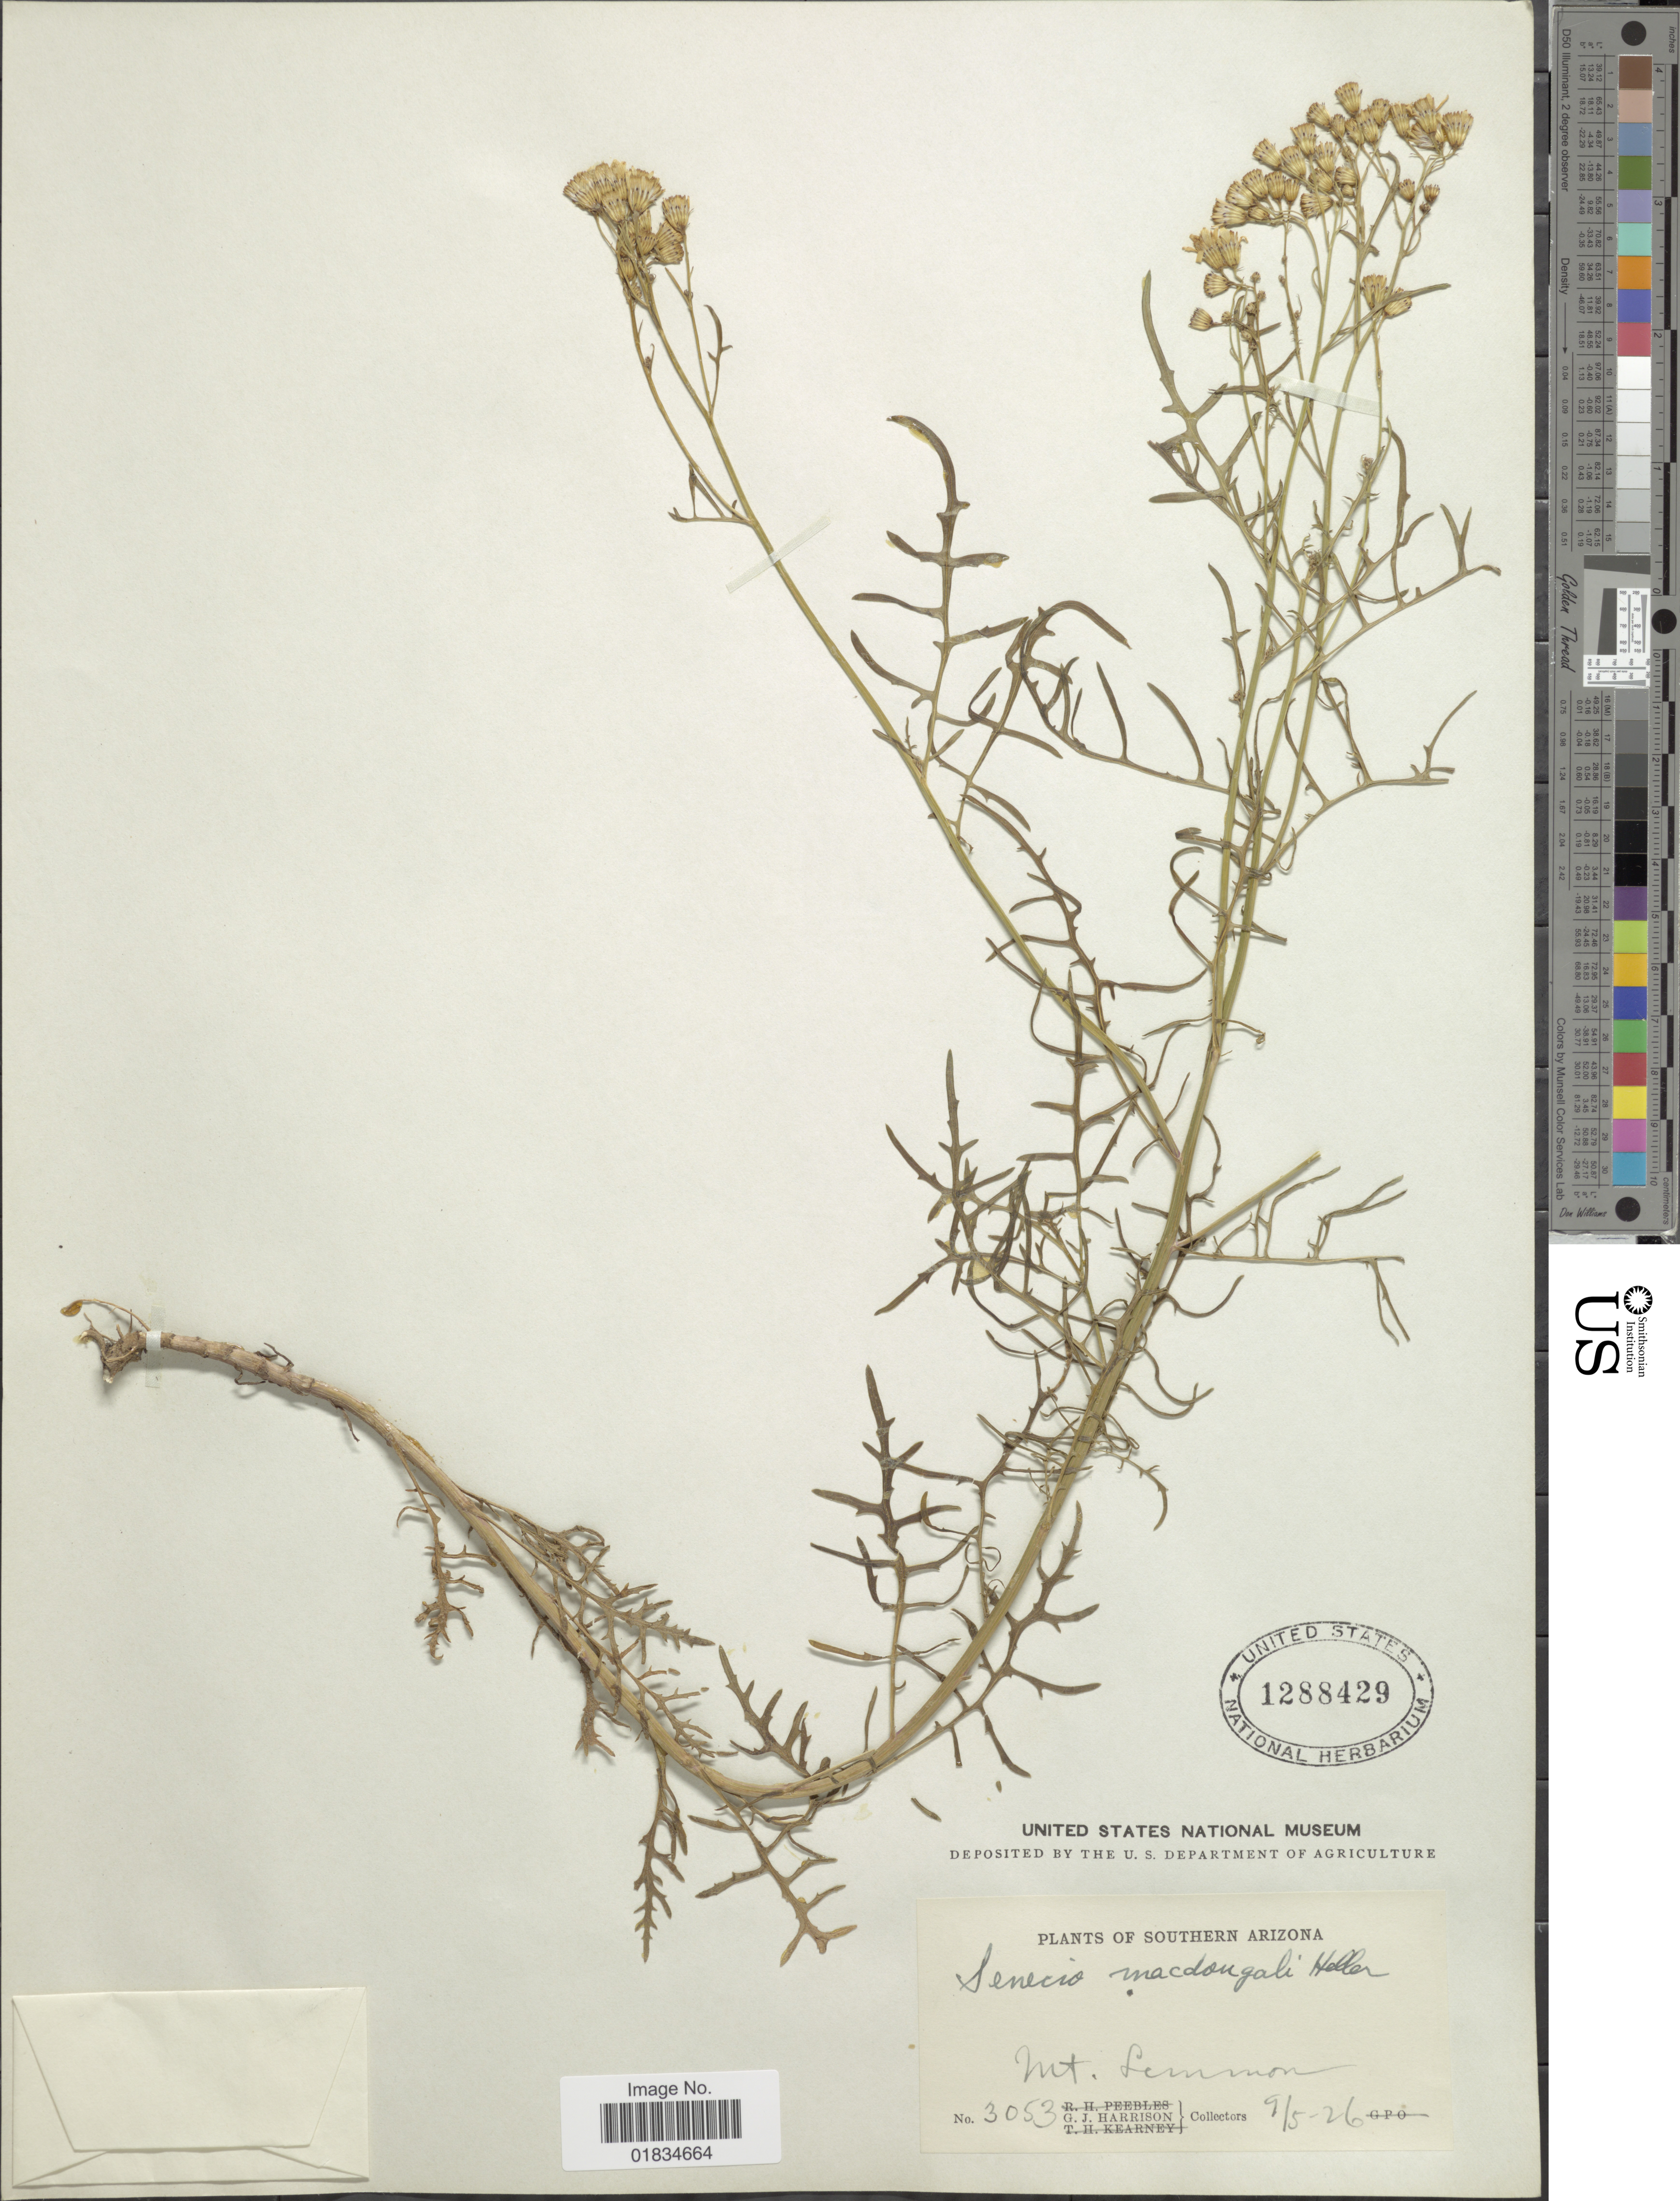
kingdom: Plantae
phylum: Tracheophyta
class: Magnoliopsida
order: Asterales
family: Asteraceae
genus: Senecio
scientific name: Senecio macdougalii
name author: A. Heller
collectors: G. J. Harrison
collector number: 3053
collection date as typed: Transcribed d/m/y: 5/9/26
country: United States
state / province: Arizona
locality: Southern Arizona, Mt. Lemmon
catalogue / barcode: US 1288429